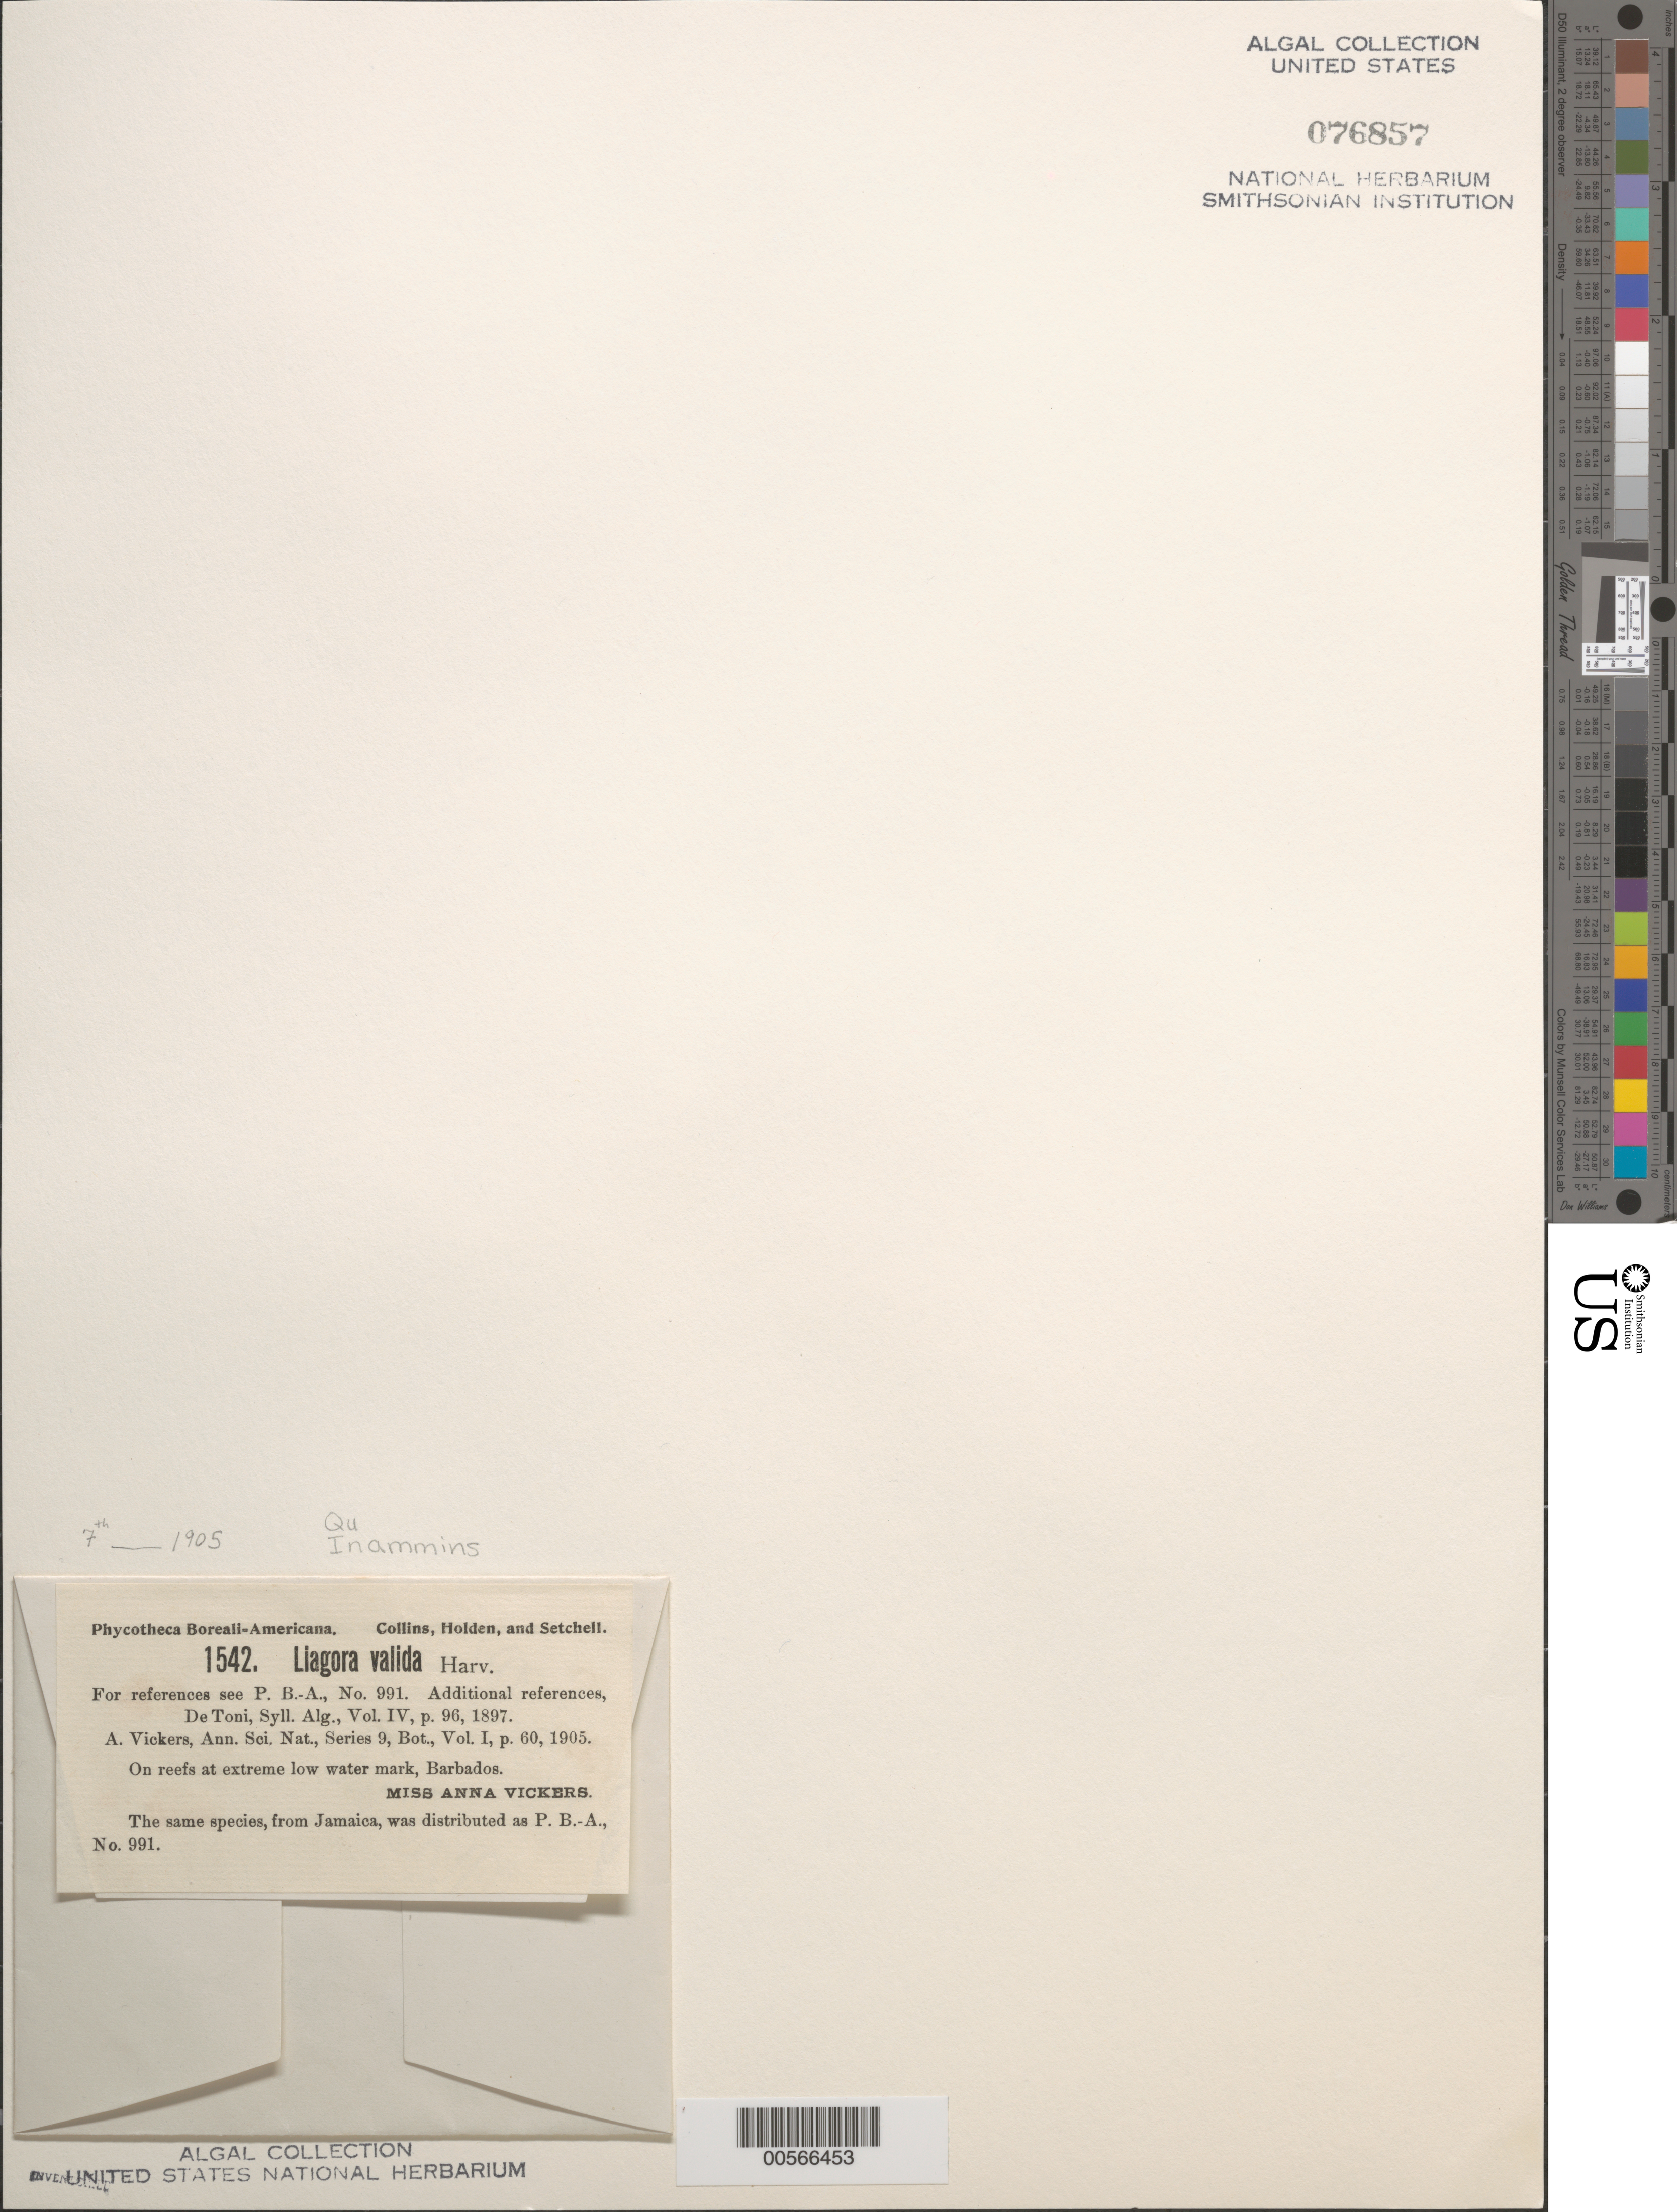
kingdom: Plantae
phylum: Rhodophyta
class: Florideophyceae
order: Nemaliales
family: Liagoraceae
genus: Liagora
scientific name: Liagora valida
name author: Harv.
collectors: A. Vickers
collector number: PB-A 1542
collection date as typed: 07 --- 1905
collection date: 1905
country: Barbados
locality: Inammins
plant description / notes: Collins, Holden & Setchell, Phycotheca Boreali-Americana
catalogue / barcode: US 76857